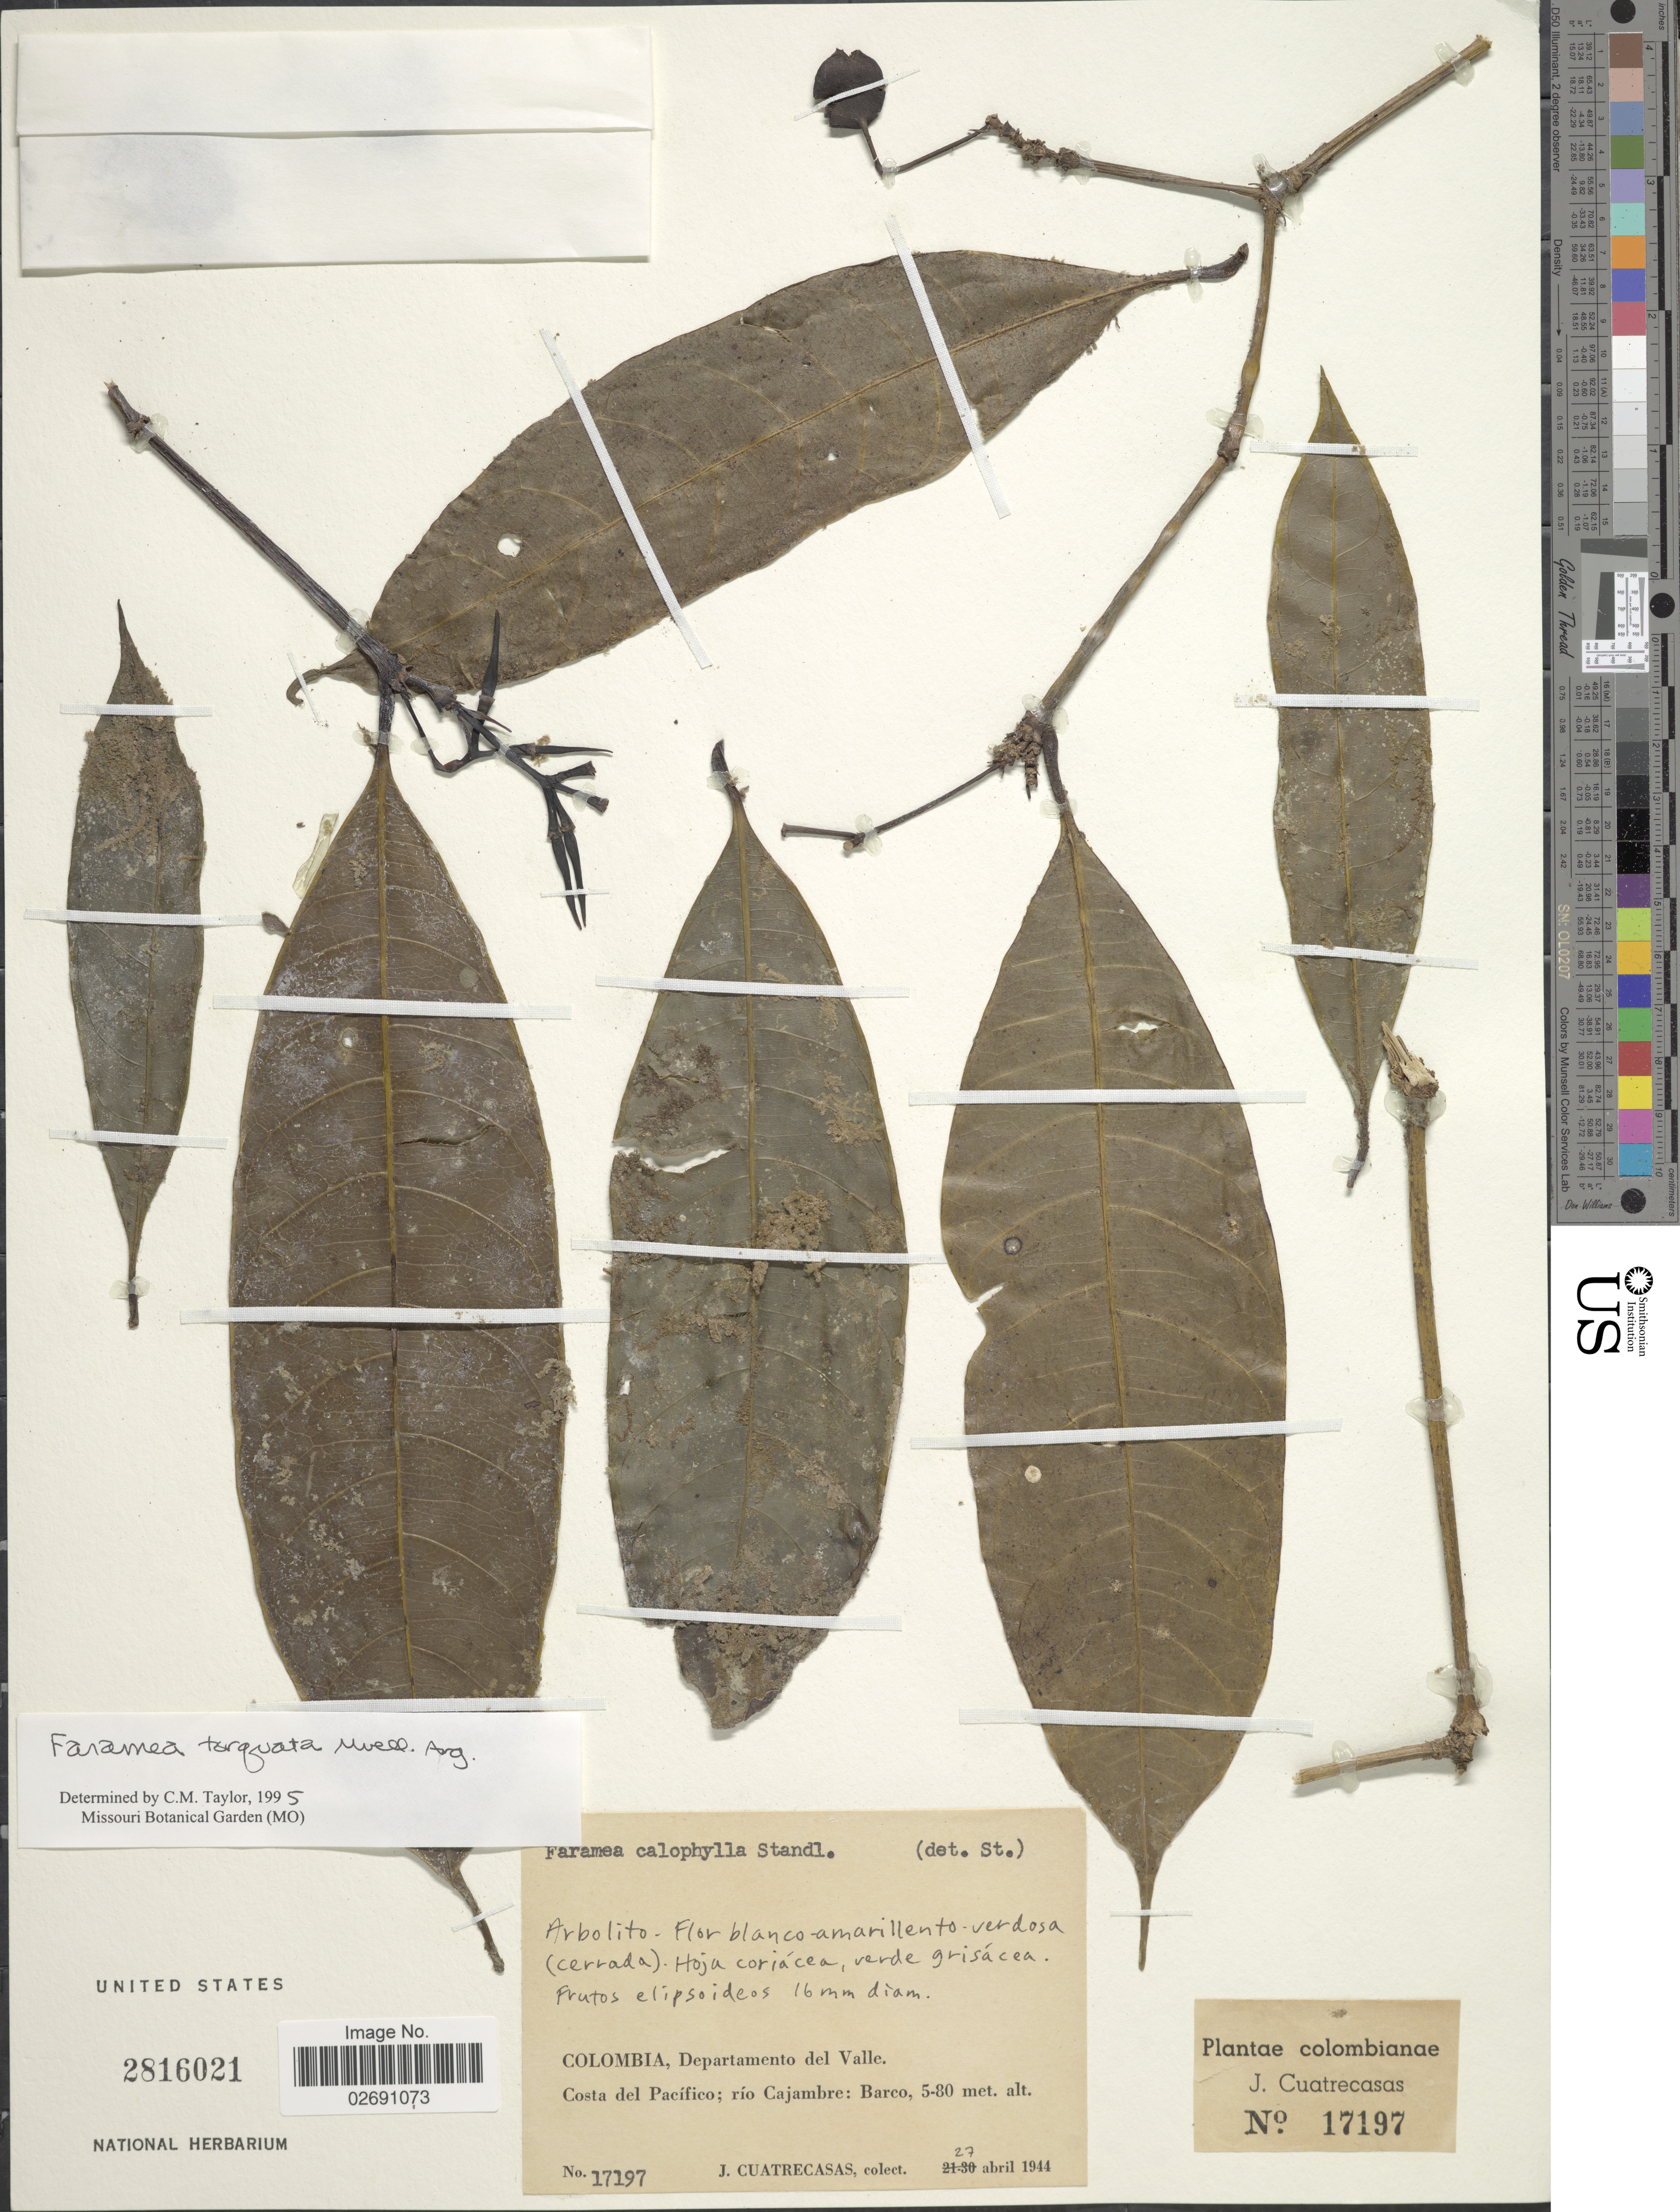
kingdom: Plantae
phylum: Tracheophyta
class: Magnoliopsida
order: Gentianales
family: Rubiaceae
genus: Faramea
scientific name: Faramea torquata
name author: Müll. Arg.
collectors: J. Cuatrecasas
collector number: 17197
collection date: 1944-04-27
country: Colombia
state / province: Valle del Cauca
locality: Departamento del Valle, Costa del Pacifico; rio Cajambre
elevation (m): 50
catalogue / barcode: US 2816021